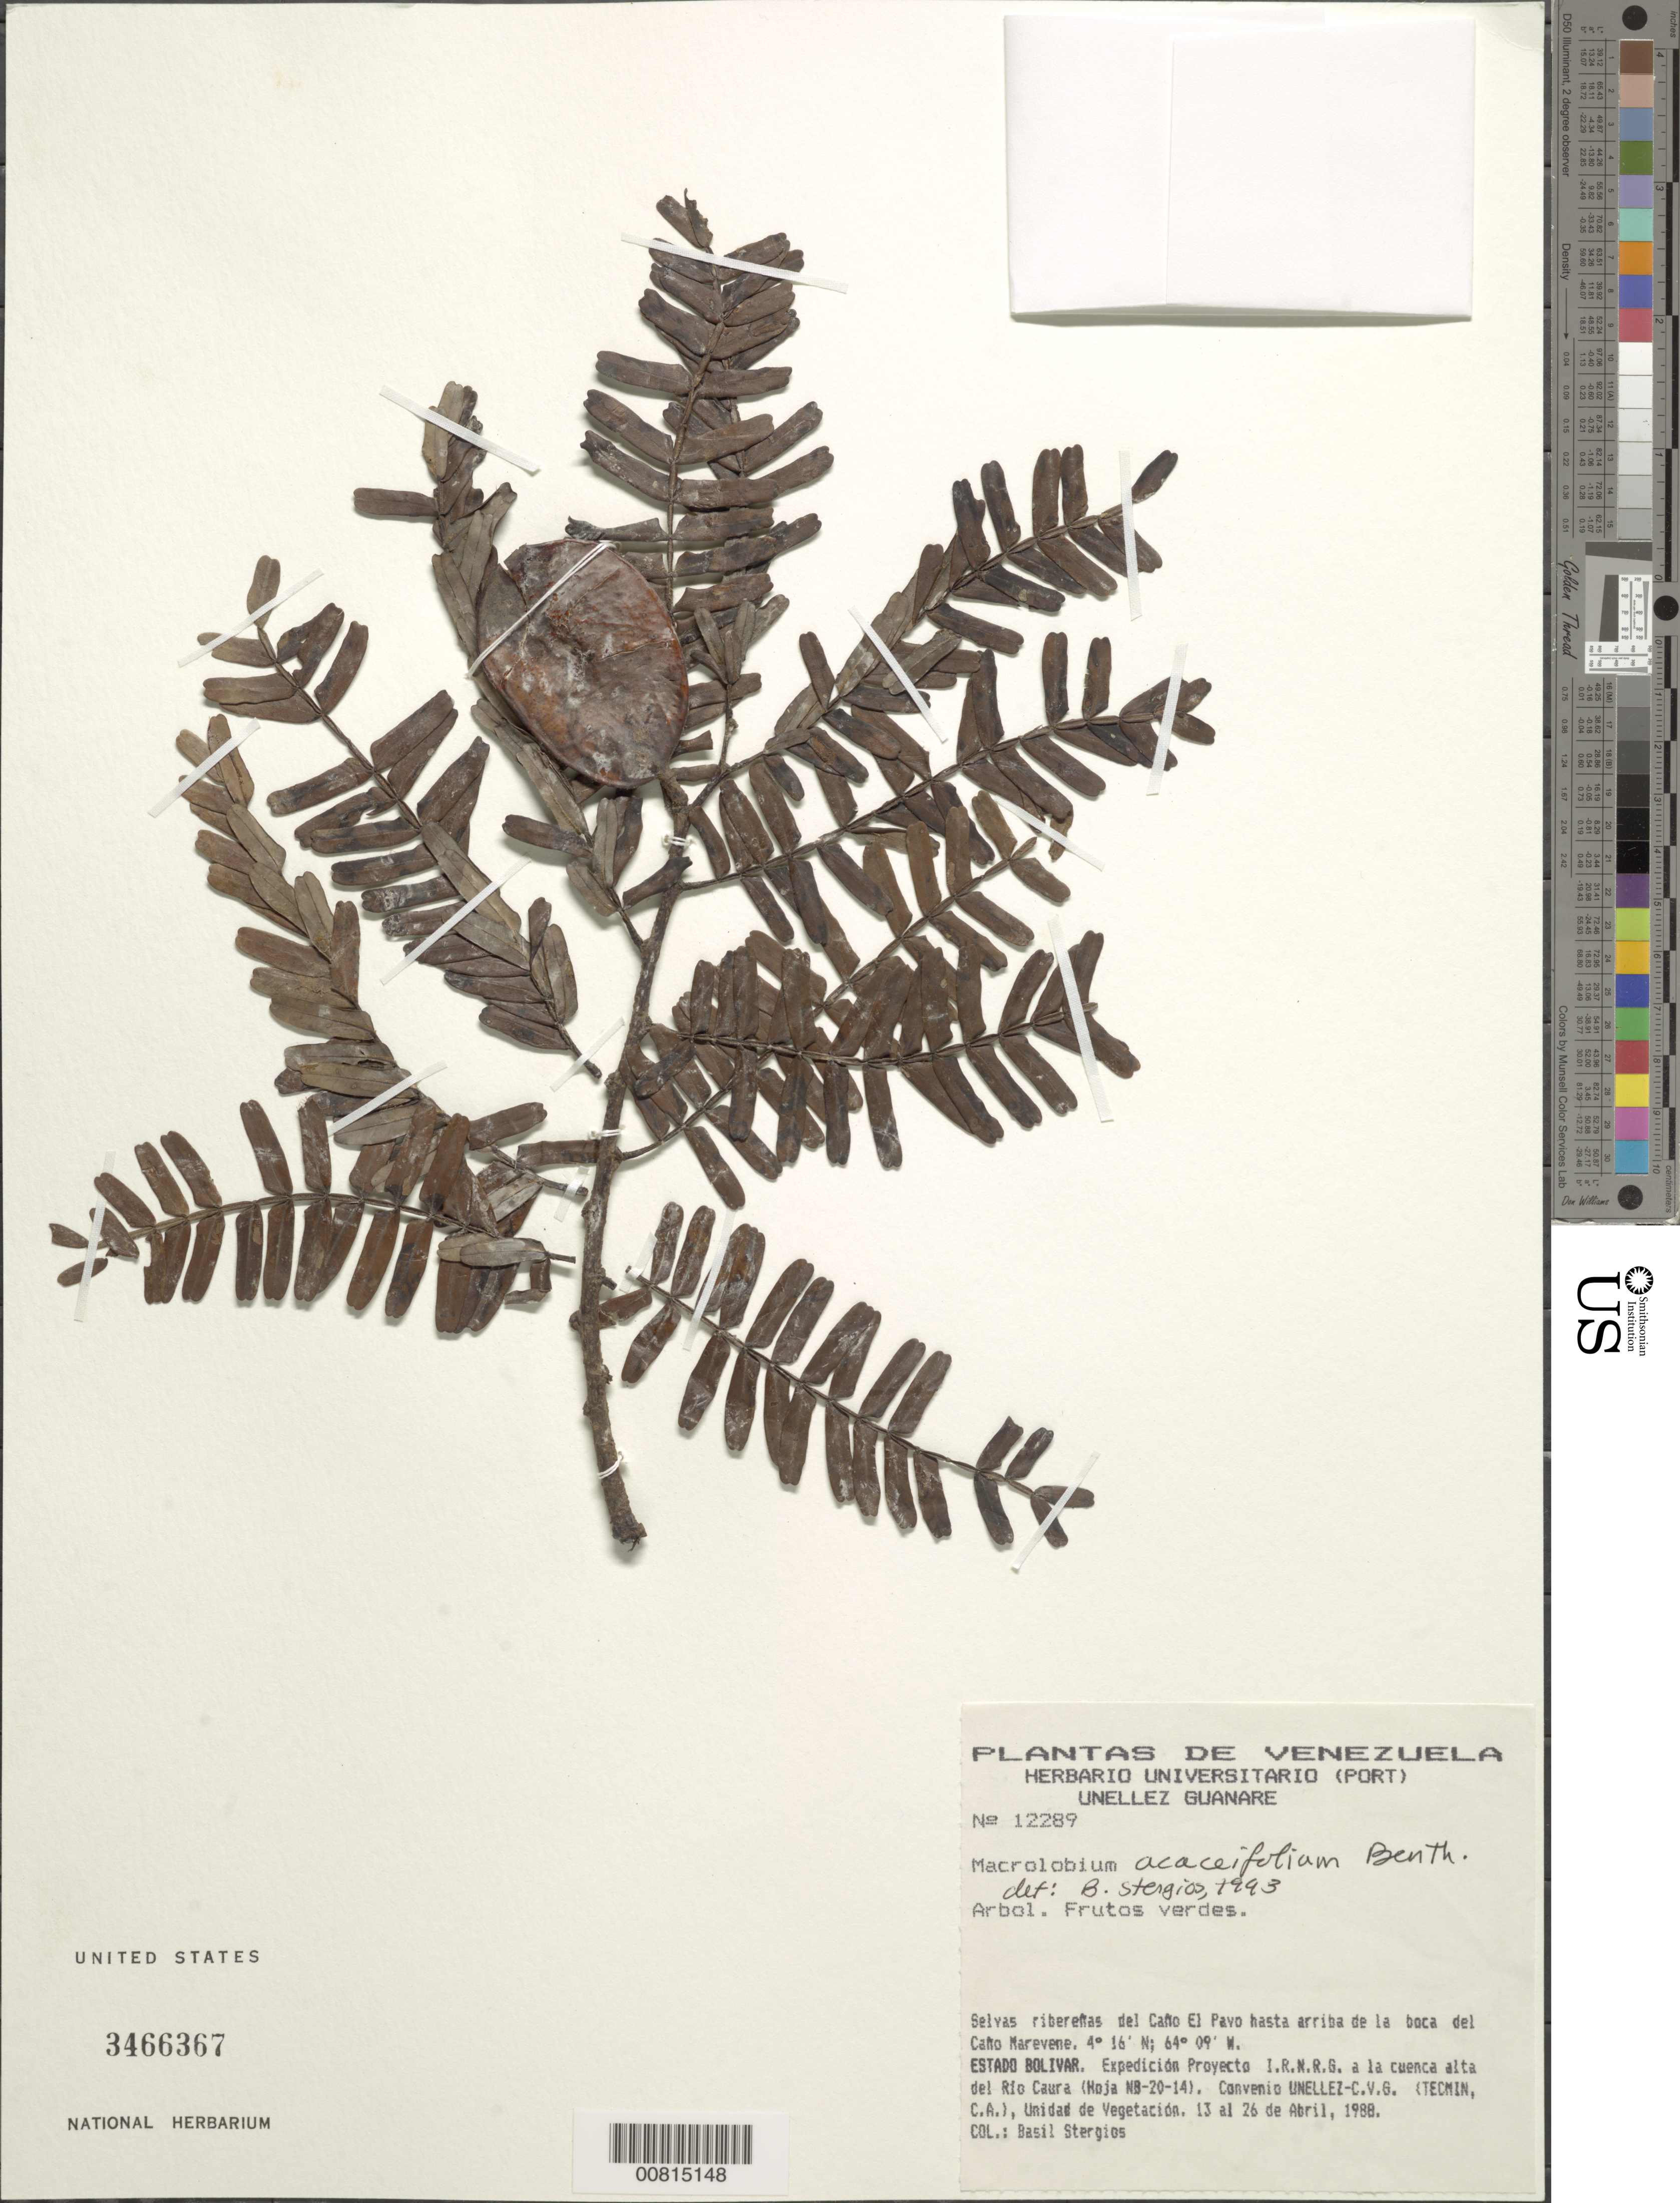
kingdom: Plantae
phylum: Tracheophyta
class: Magnoliopsida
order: Fabales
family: Fabaceae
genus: Macrolobium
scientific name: Macrolobium acaciifolium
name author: (Benth.) Benth.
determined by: Stergios, B. G.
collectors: B. G. Stergios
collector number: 12289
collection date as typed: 13-Apr-88 to 26-Apr-88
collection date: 1988-04-13/1988-04-26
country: Venezuela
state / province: Bolívar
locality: Río Caura, Caño El Pavo, boca del Caño Marevene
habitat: Selvas riberenas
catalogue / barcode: US 3466367